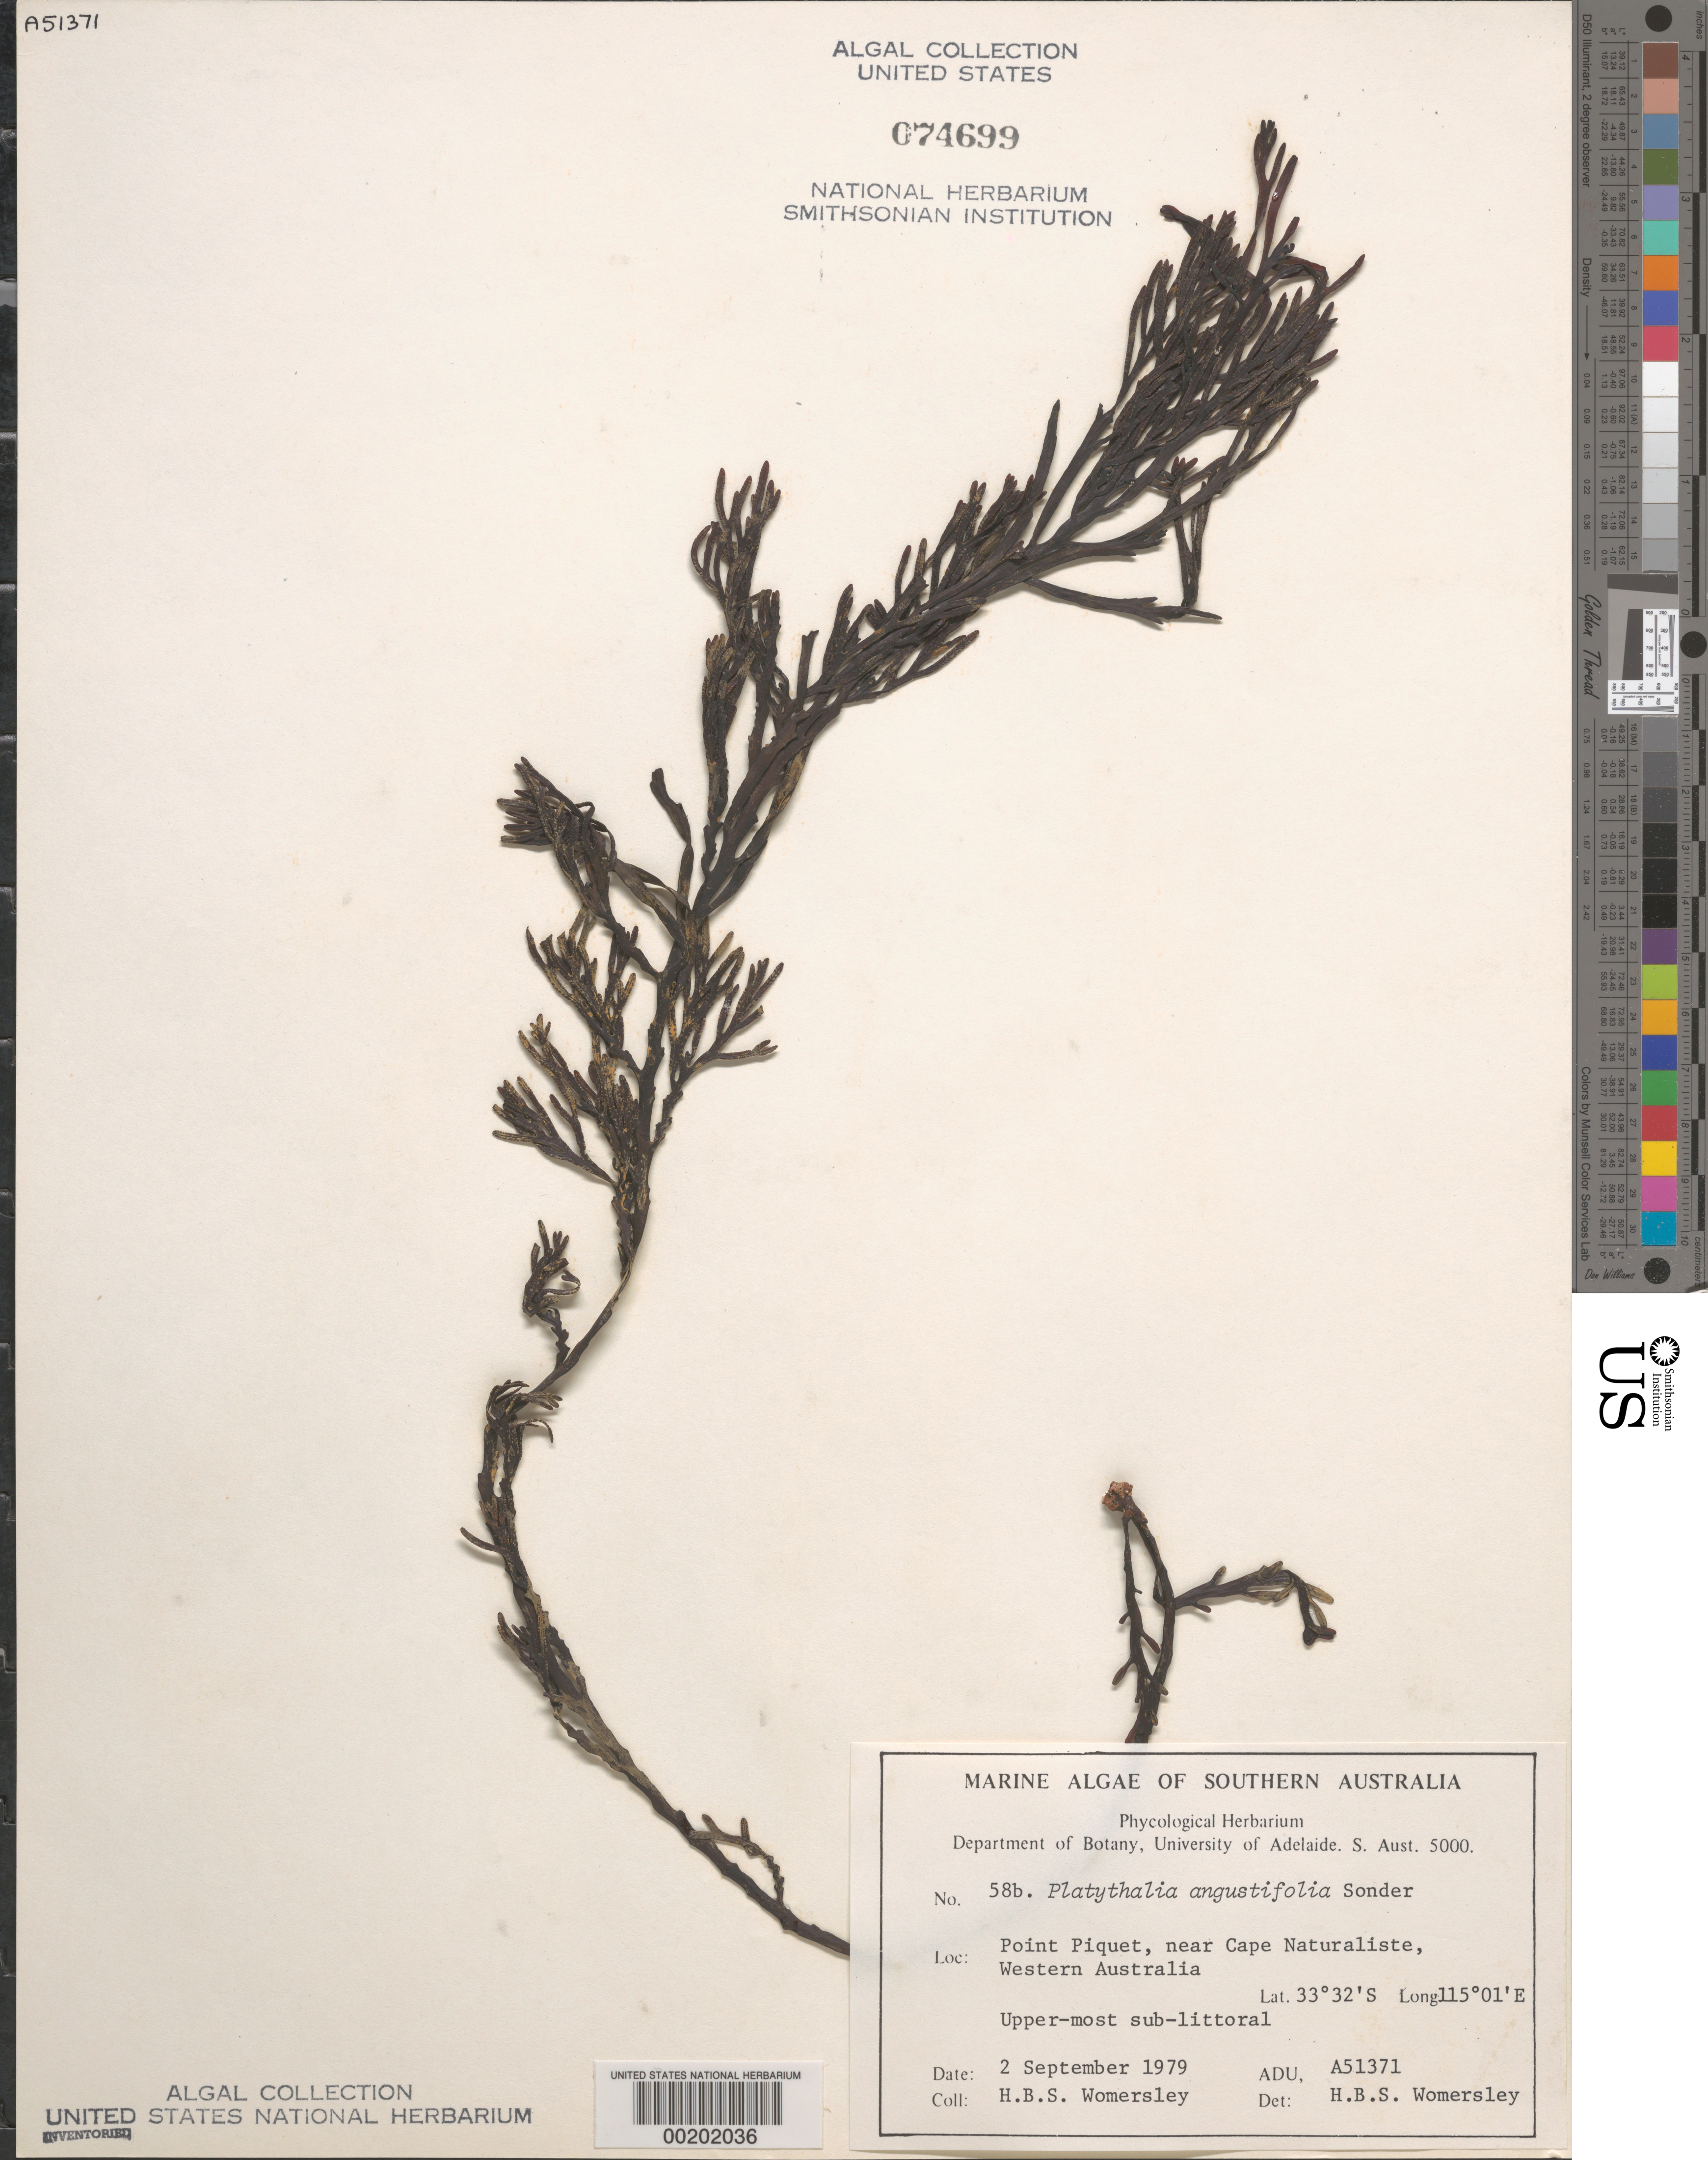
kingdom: Chromista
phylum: Ochrophyta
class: Phaeophyceae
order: Fucales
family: Sargassaceae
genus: Platythalia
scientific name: Platythalia angustifolia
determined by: Womersley, H. B. S.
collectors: H. B. S. Womersley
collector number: ADU A51371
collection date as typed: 02 Sep 1979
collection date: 1979-09-02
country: Australia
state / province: Western Australia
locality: Point Piquet near Cape Naturaliste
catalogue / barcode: US 74699